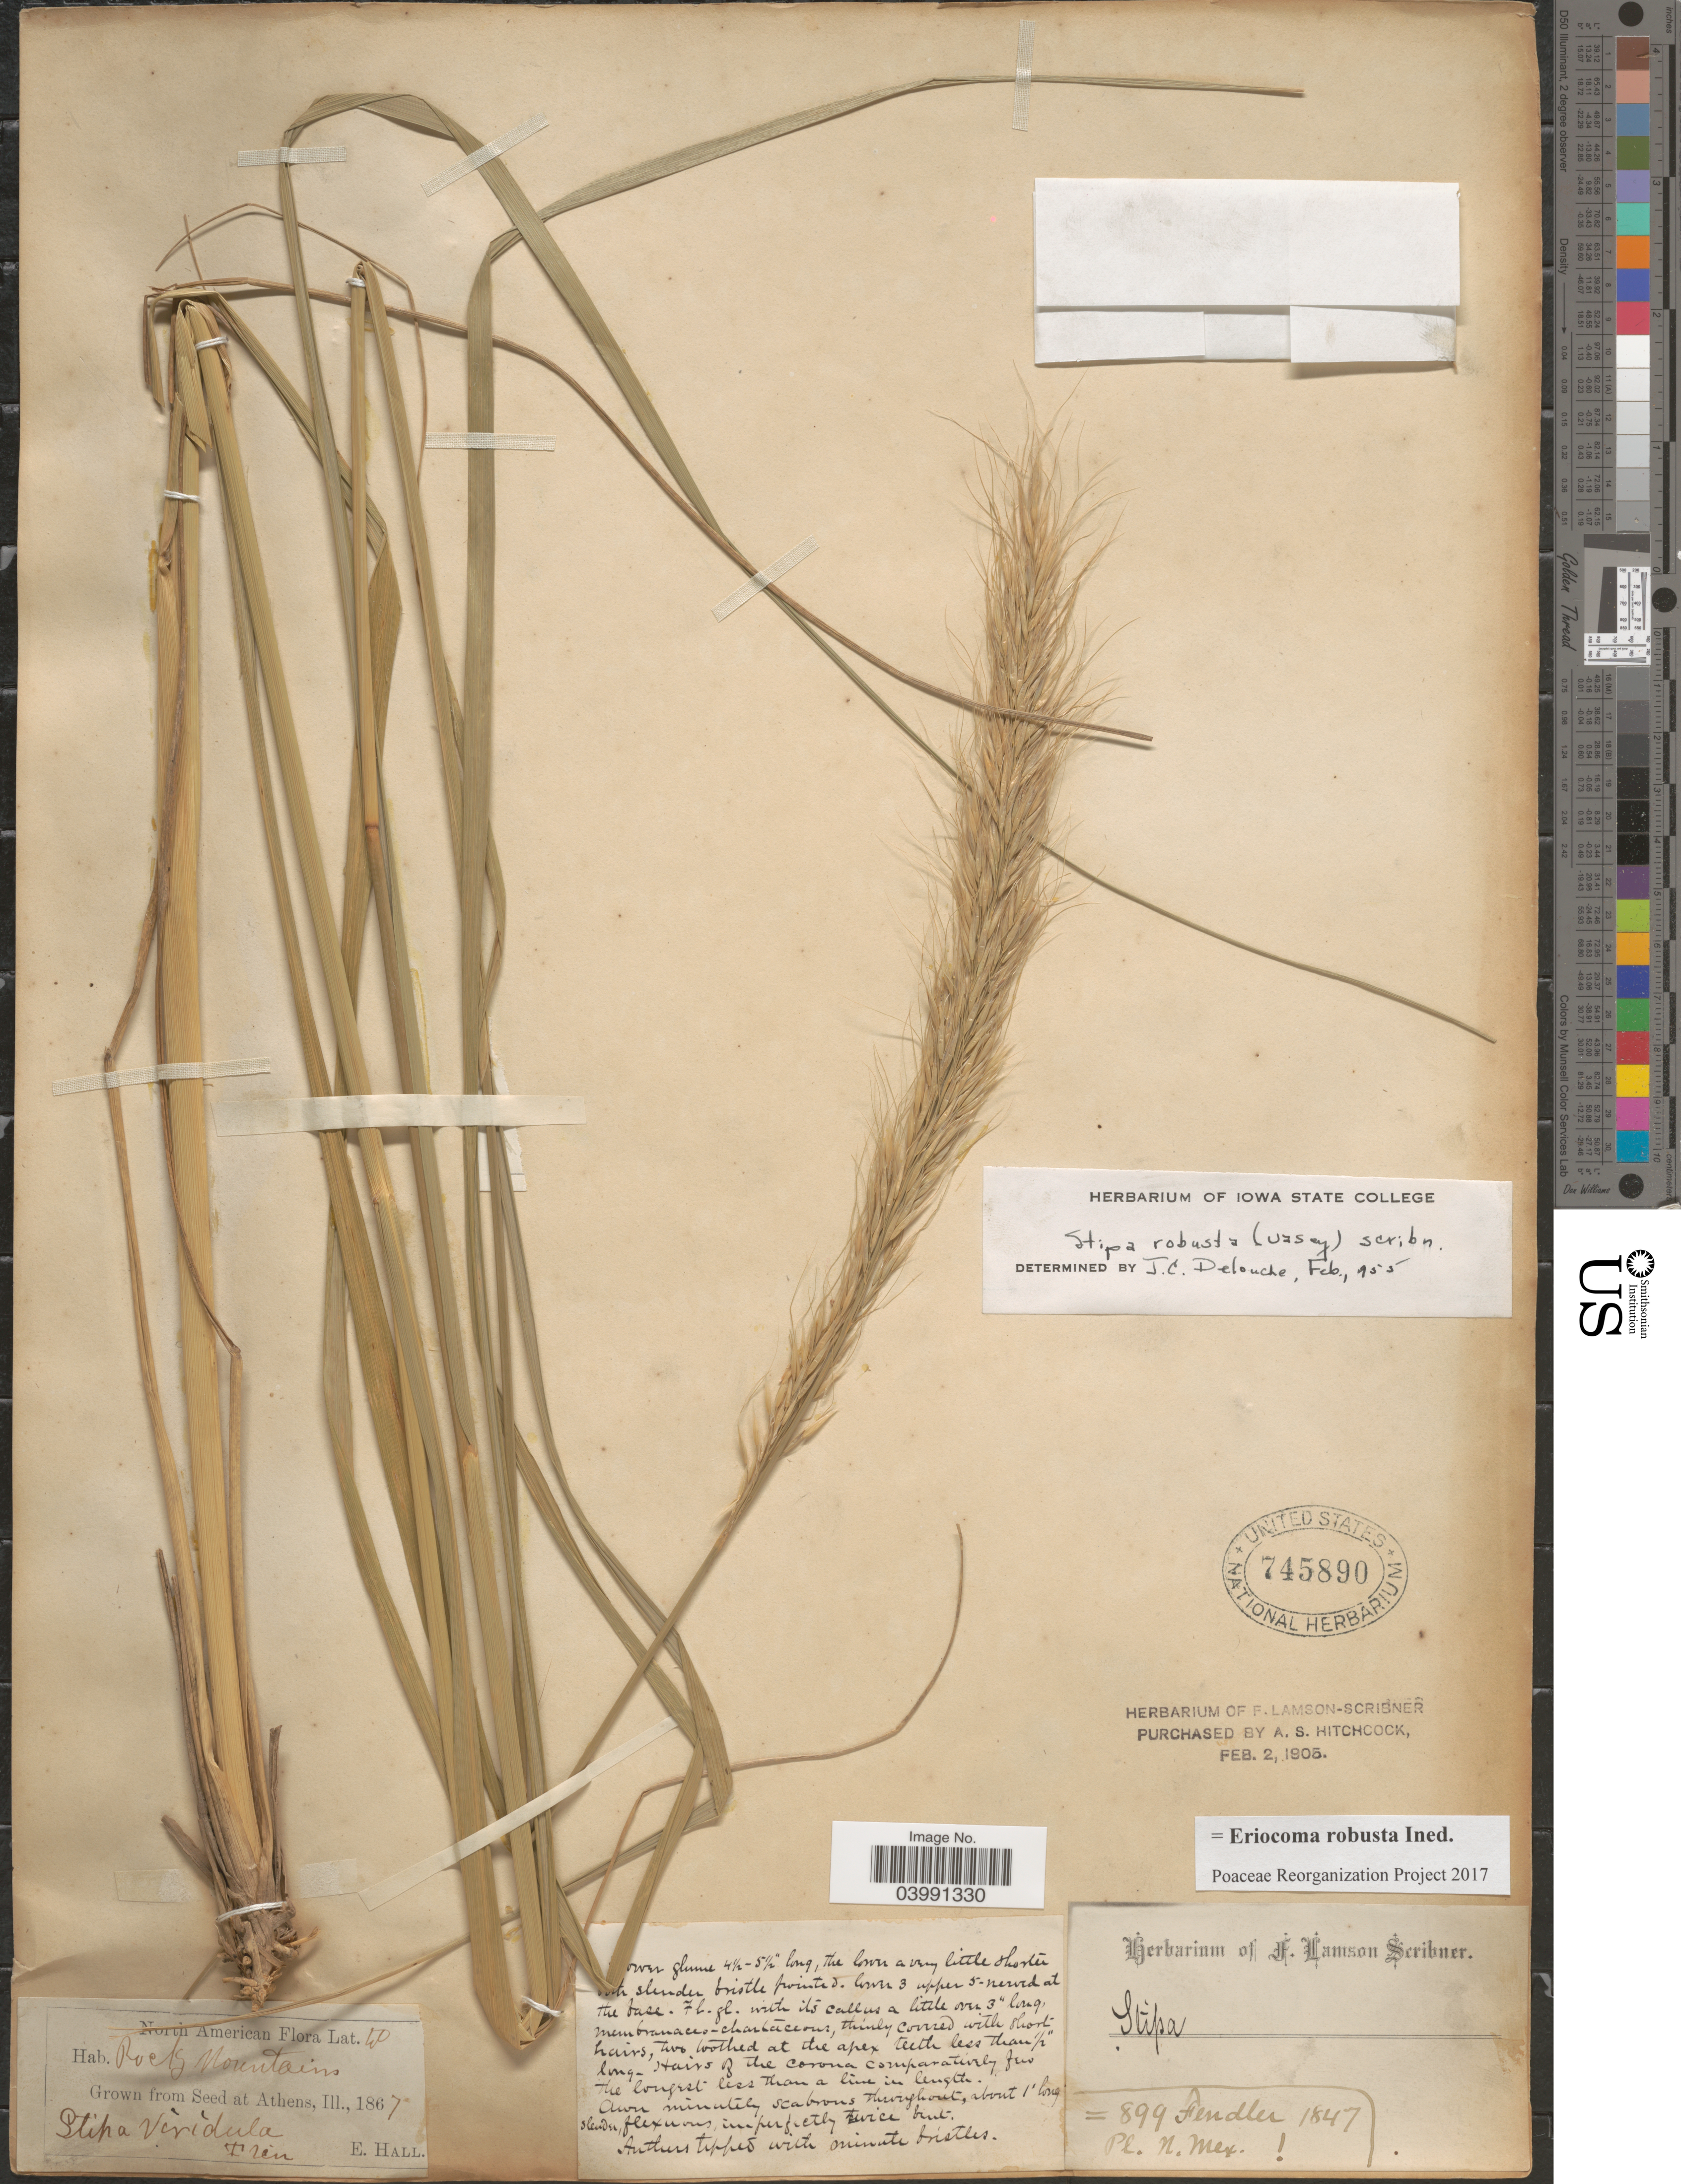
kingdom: Plantae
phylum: Tracheophyta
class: Liliopsida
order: Poales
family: Poaceae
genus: Eriocoma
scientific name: Eriocoma robusta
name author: (Vasey) Romasch.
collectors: E. Hall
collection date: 1867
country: United States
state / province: Illinois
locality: At Athens.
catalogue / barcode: US 745890